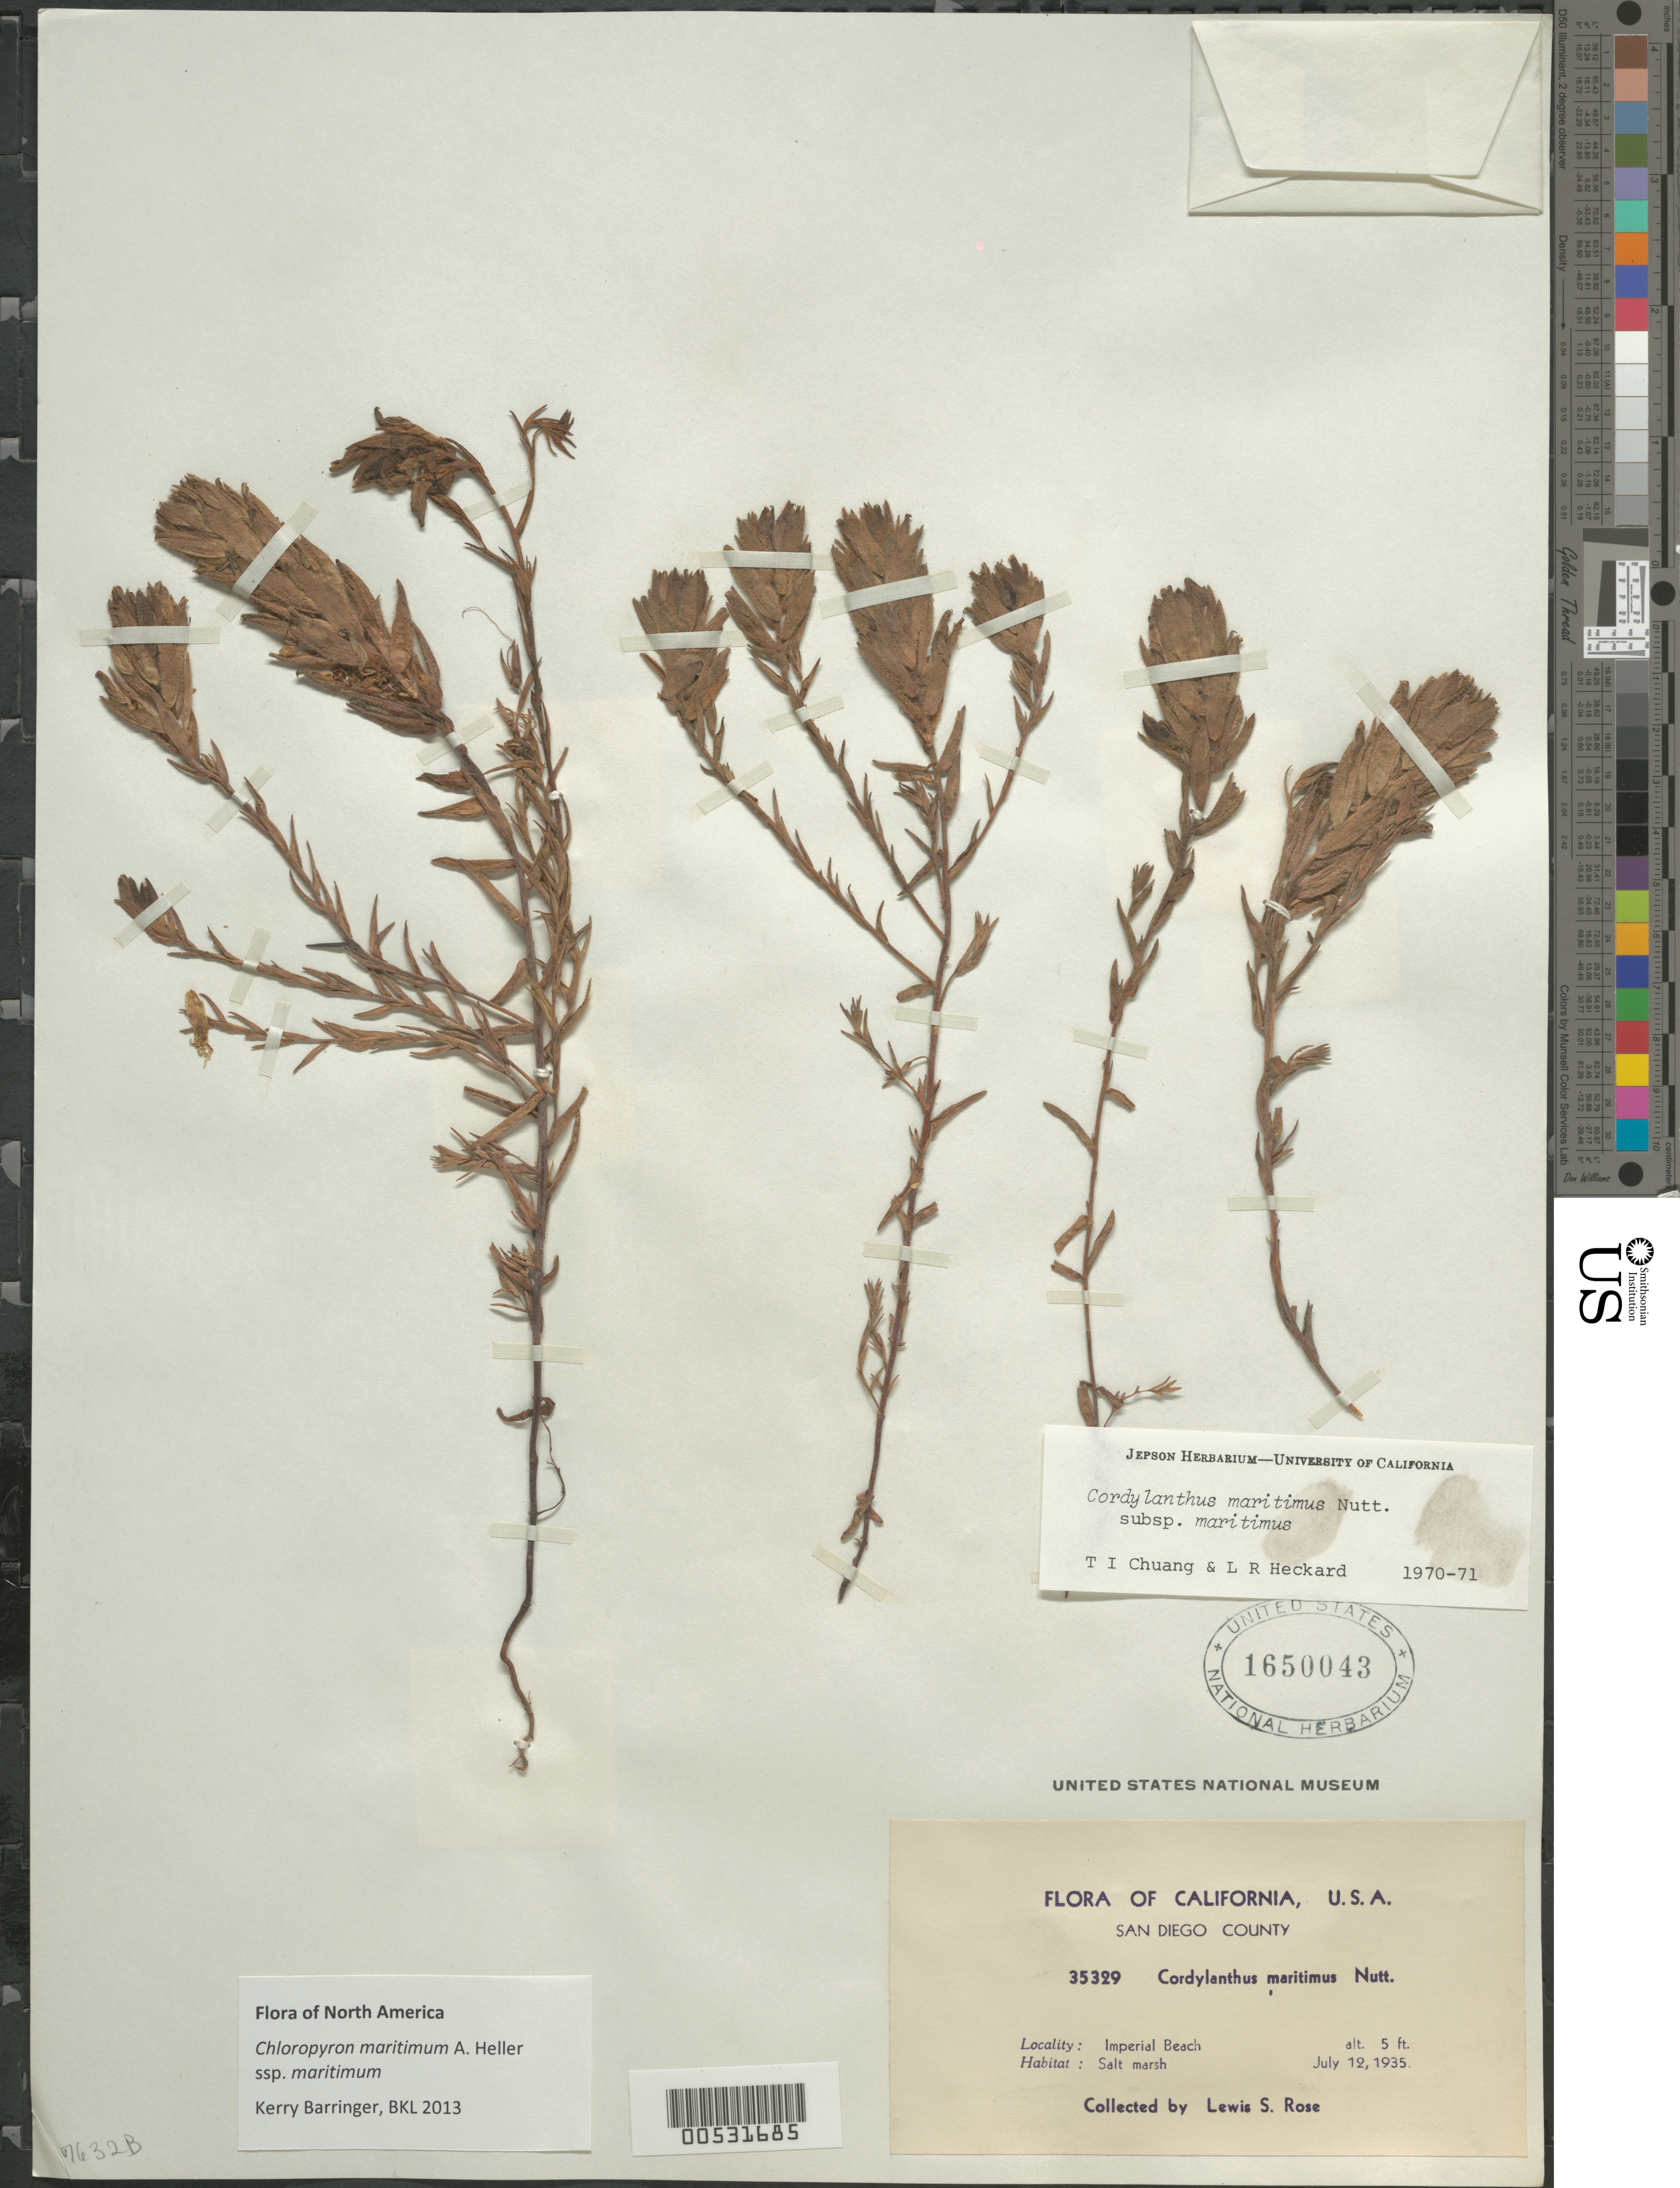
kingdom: Plantae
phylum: Tracheophyta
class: Magnoliopsida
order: Lamiales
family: Orobanchaceae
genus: Chloropyron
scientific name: Chloropyron maritimum subsp. maritimum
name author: (Nutt. ex Benth.) A. Heller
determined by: Chuang, T. I.; Heckard, Lawrence R.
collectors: L. S. Rose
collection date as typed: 12 Jul 1935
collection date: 1935-07-12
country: United States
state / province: California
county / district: San Diego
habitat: Salt marsh.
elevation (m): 1.524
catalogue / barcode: US 1650043